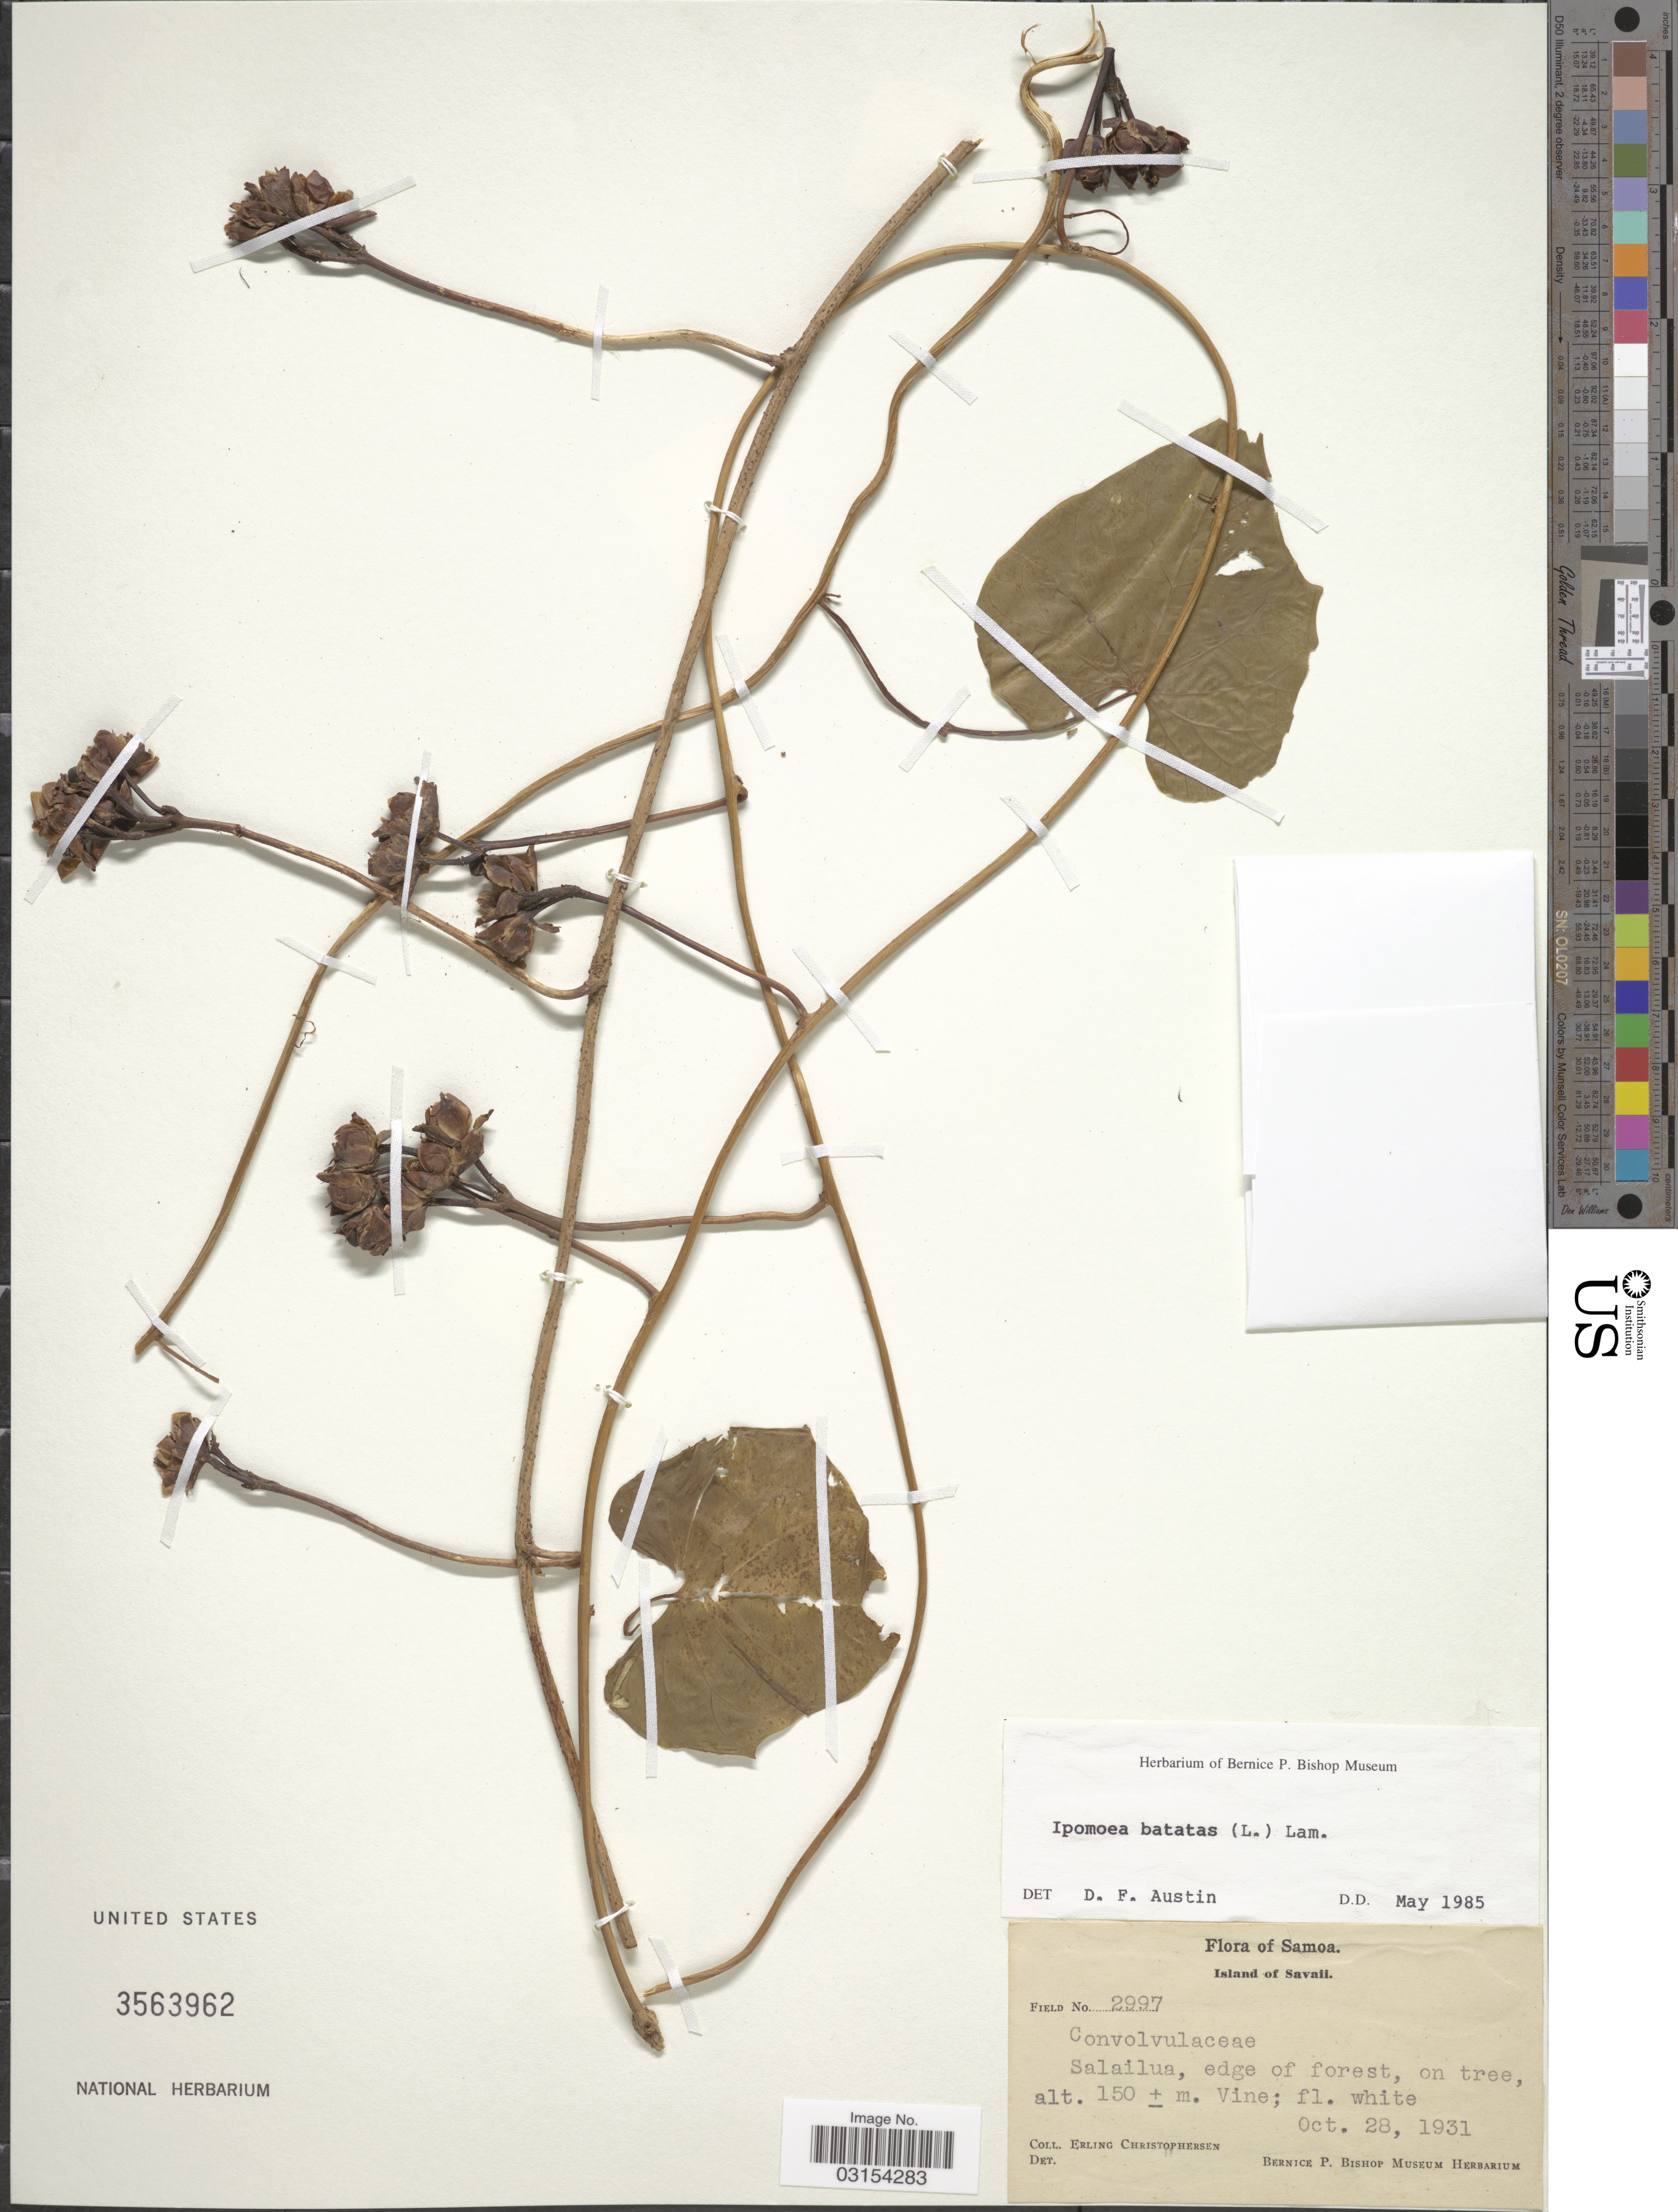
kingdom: Plantae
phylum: Tracheophyta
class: Magnoliopsida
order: Solanales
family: Convolvulaceae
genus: Ipomoea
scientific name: Ipomoea batatas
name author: (L.) Lam.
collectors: E. Christophersen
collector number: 2997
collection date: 1931-10-28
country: Samoa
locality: Samoa. Savaii. Salailua, edge of forest.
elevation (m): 150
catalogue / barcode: US 3563962